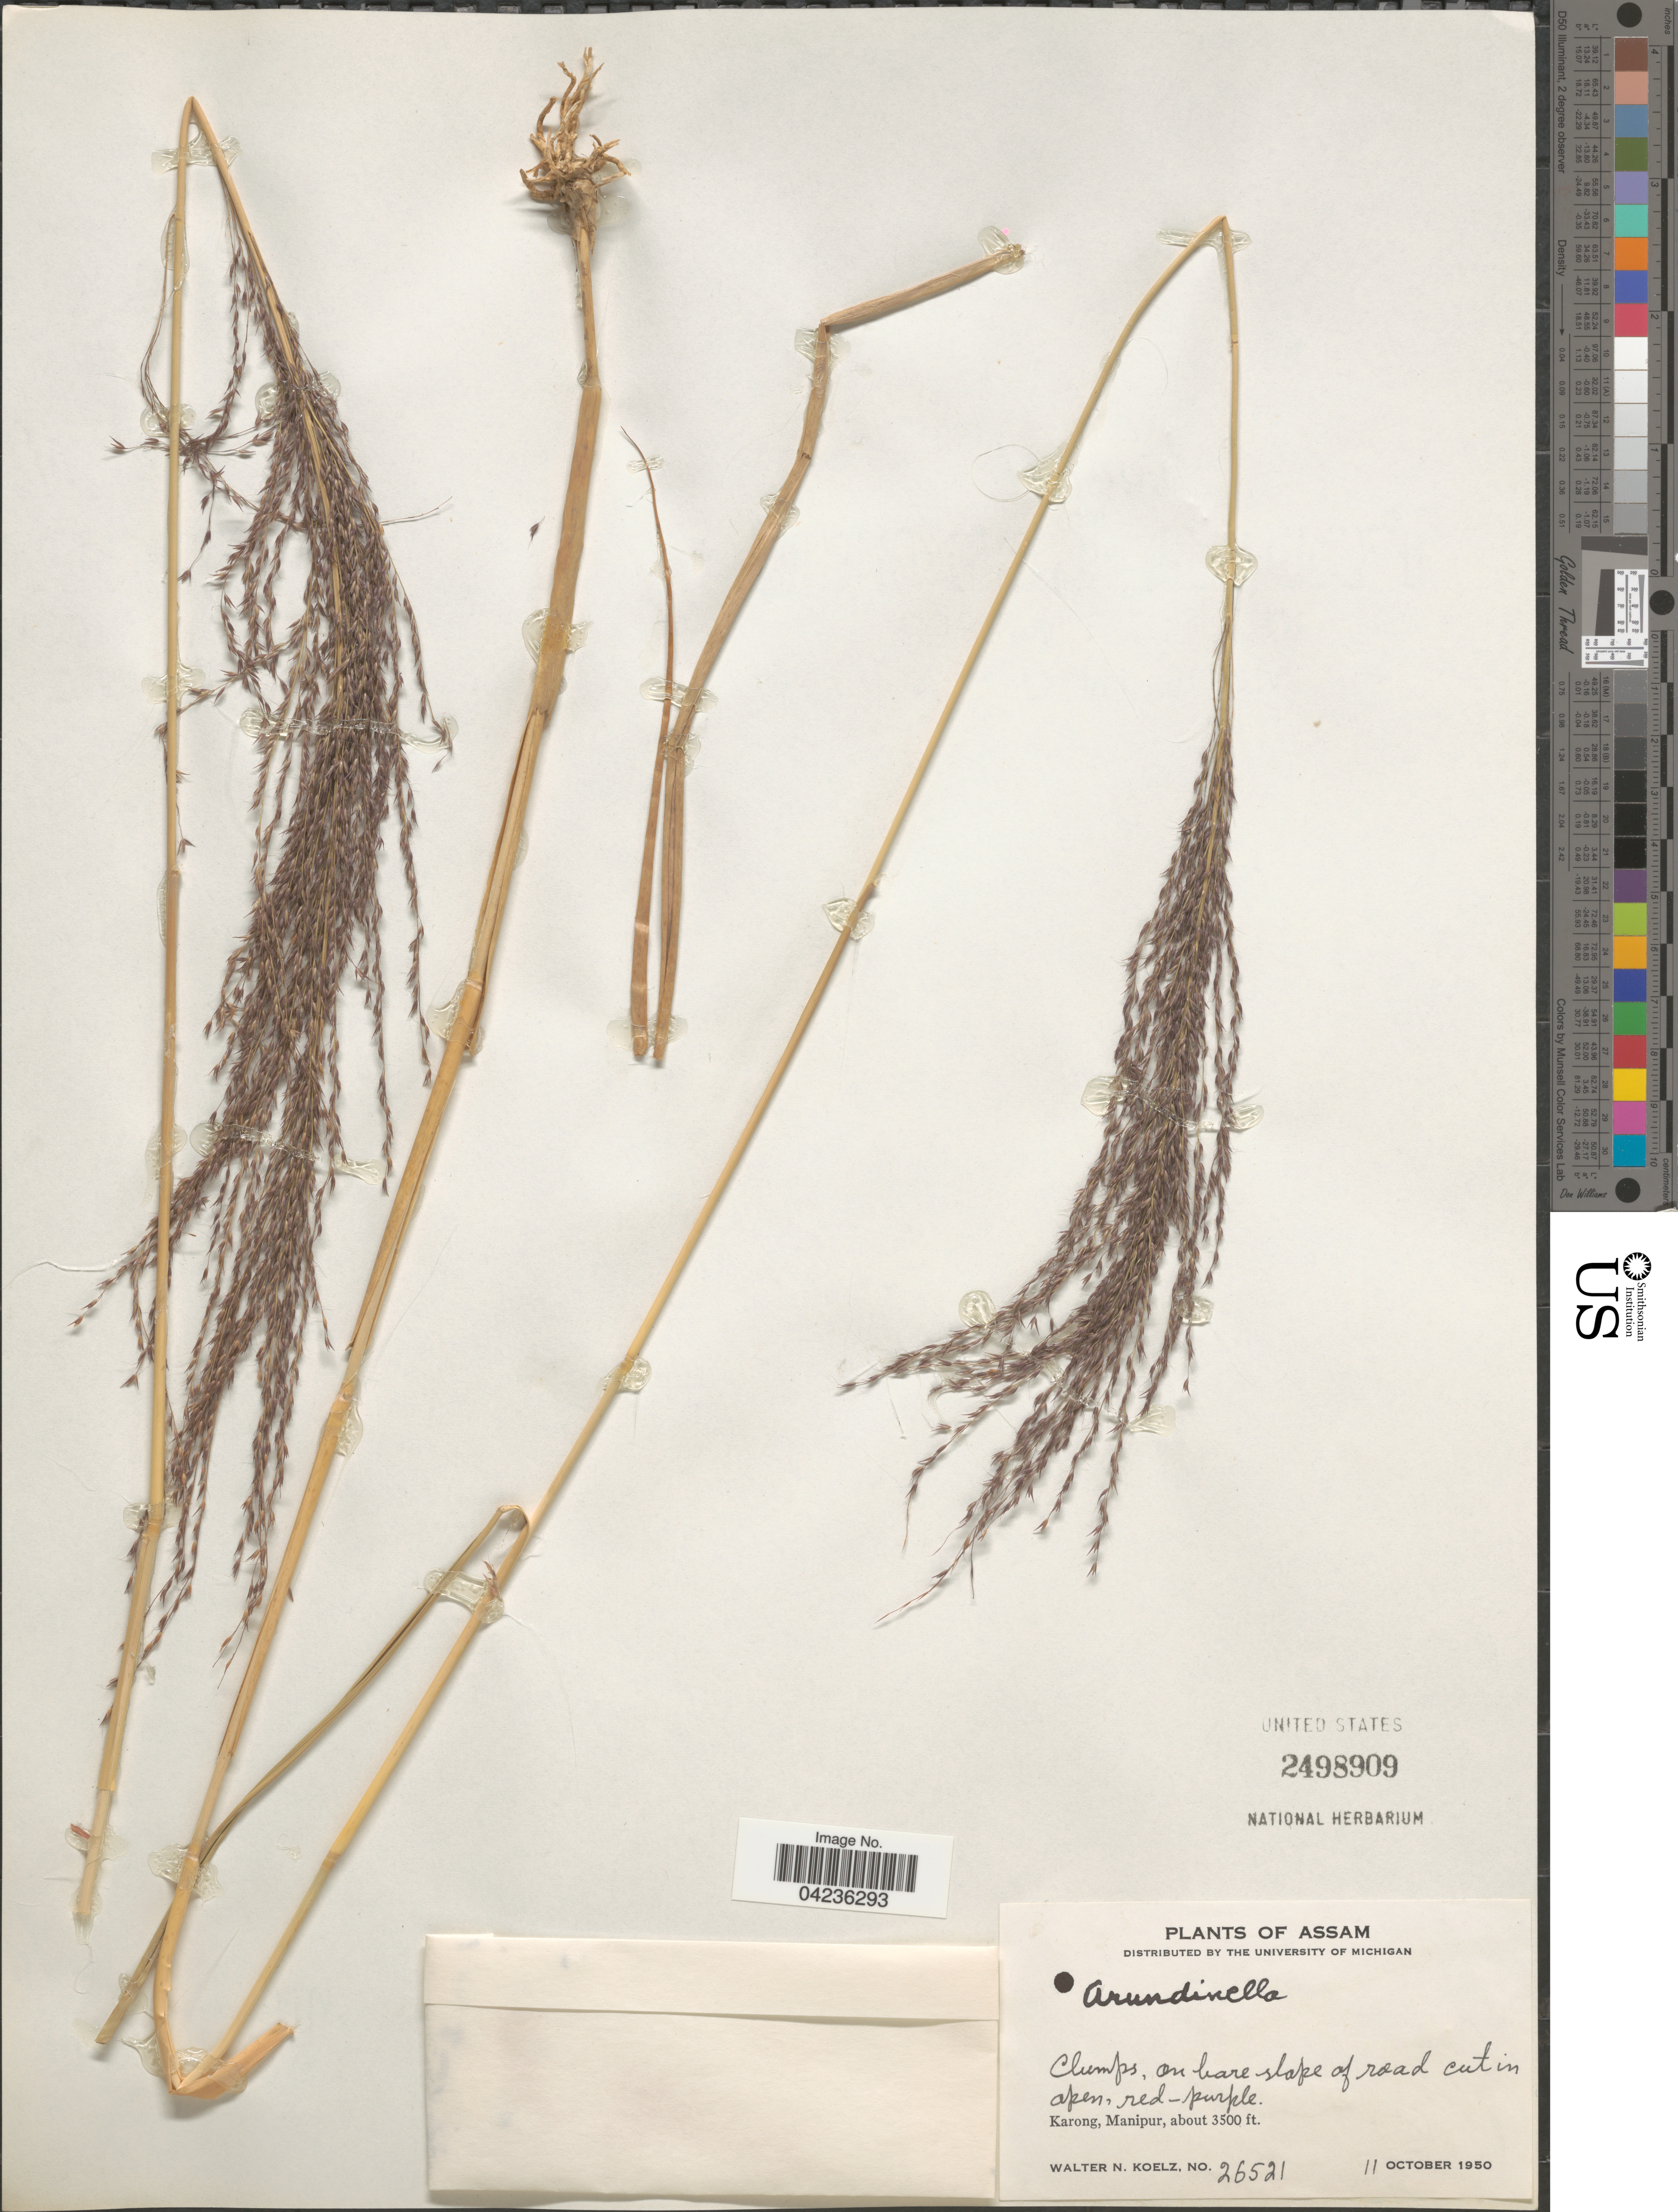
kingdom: Plantae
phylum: Tracheophyta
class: Liliopsida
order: Poales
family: Poaceae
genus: Arundinella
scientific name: Arundinella sp.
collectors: W. N. Koelz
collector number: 26521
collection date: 1950-10-11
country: India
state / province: Manipur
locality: Karong, Manipur.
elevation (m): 1067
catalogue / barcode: US 2498909